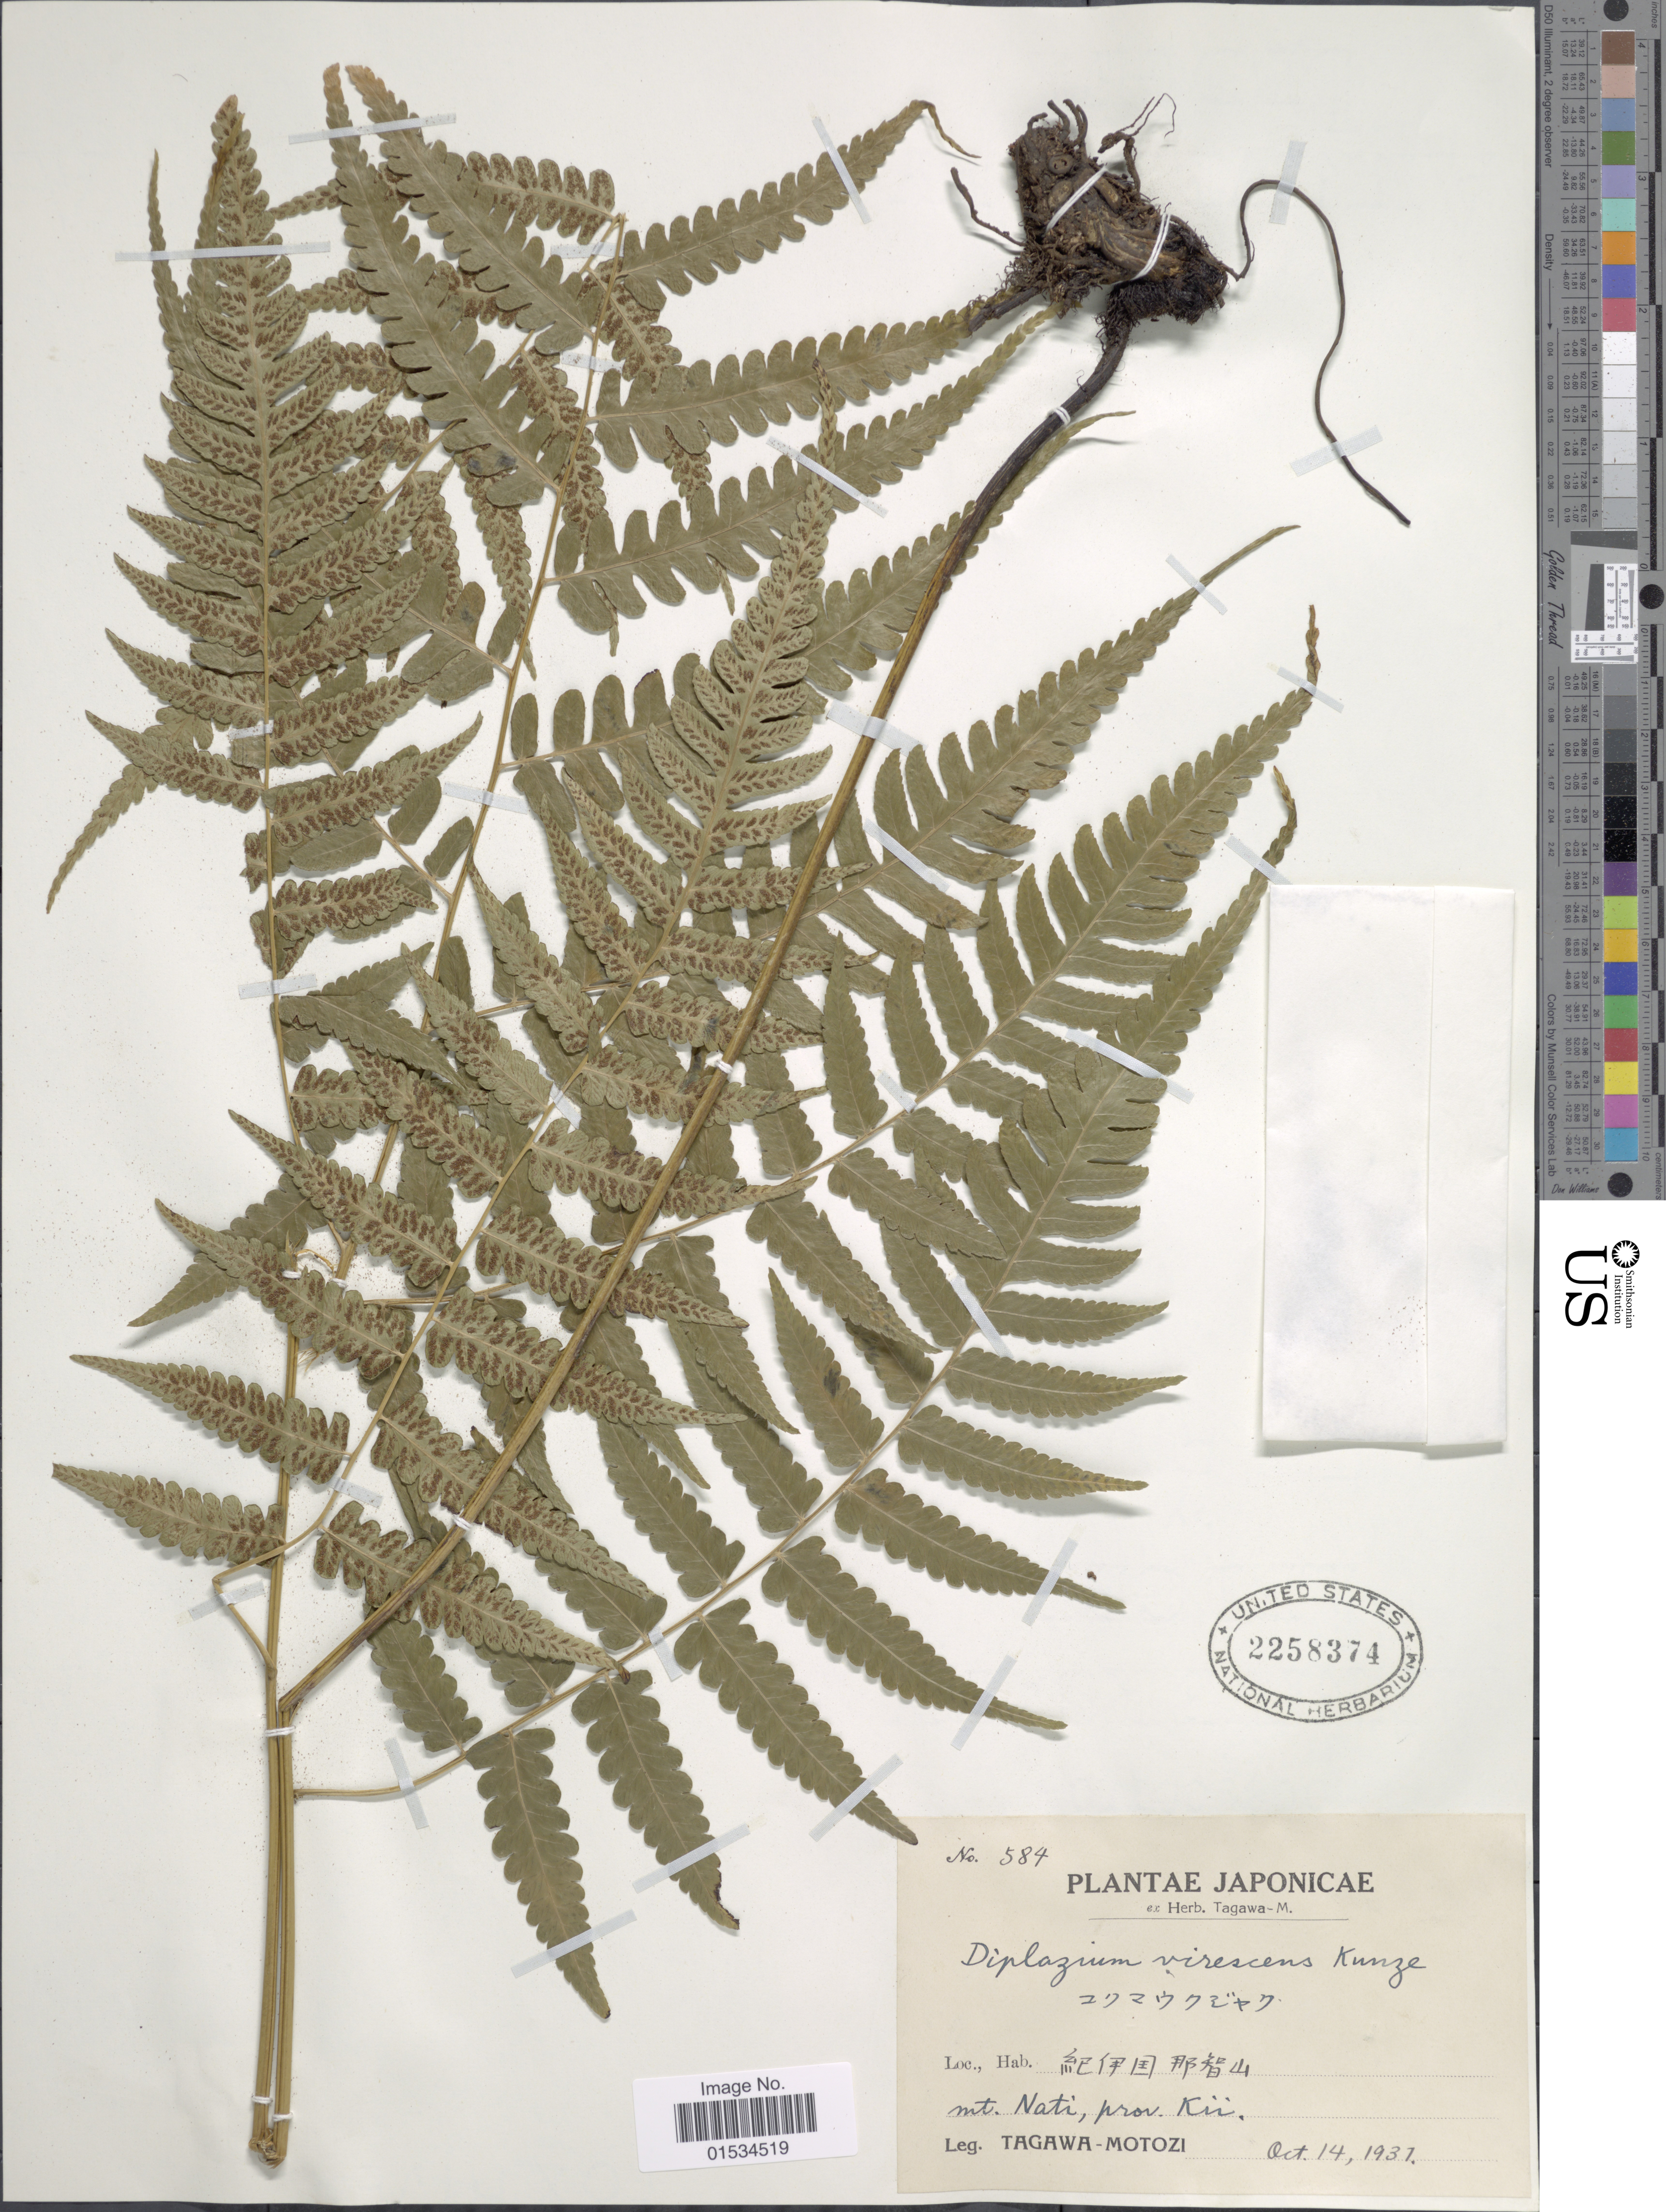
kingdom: Plantae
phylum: Tracheophyta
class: Polypodiopsida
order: Polypodiales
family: Athyriaceae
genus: Diplazium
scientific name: Diplazium virescens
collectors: M. Tagawa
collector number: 584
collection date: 1931-10-14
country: Japan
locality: Mt. Nati, Prov. Kii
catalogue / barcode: US 2258374